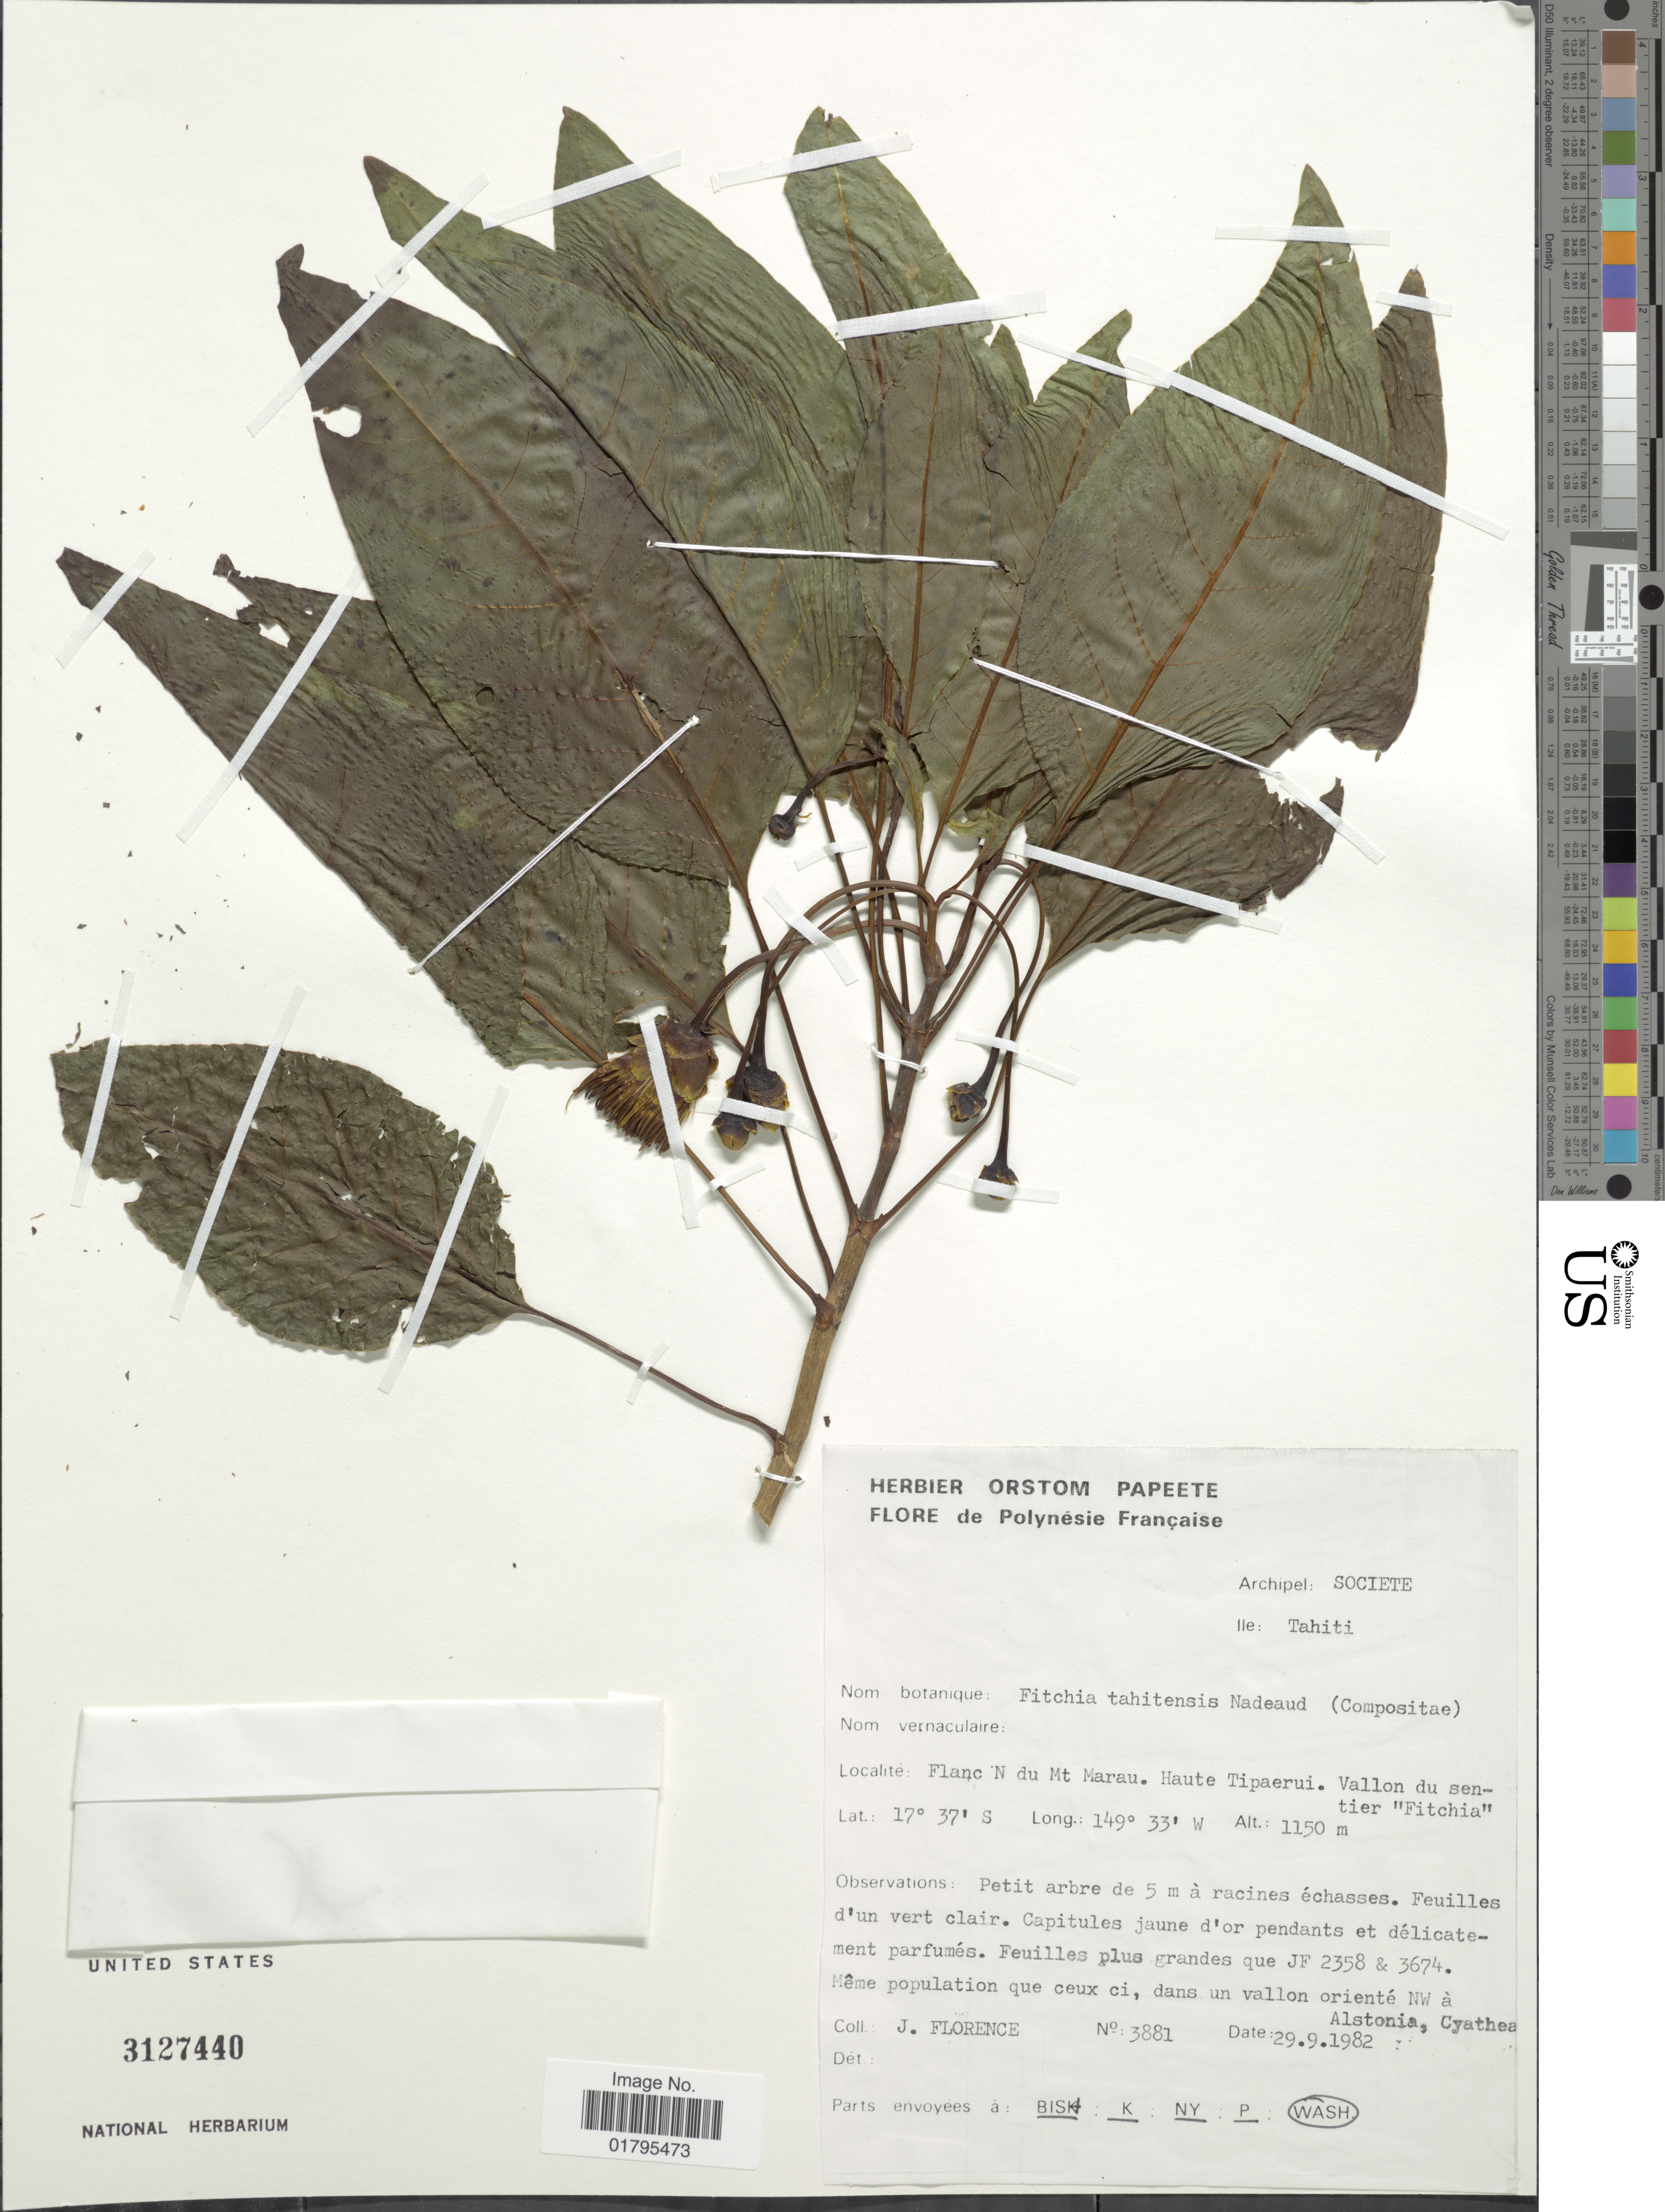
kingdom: Plantae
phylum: Tracheophyta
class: Magnoliopsida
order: Asterales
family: Asteraceae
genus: Fitchia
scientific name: Fitchia tahitensis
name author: Nadeaud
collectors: J. Florence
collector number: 3881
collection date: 1982-09-29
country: French Polynesia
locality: Archipel: Societe, Ile: Tahiti, Flanc N du Marau, Haute Tipaerui, Vallon du sentier "Fitchia"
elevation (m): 1150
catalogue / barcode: US 3127440